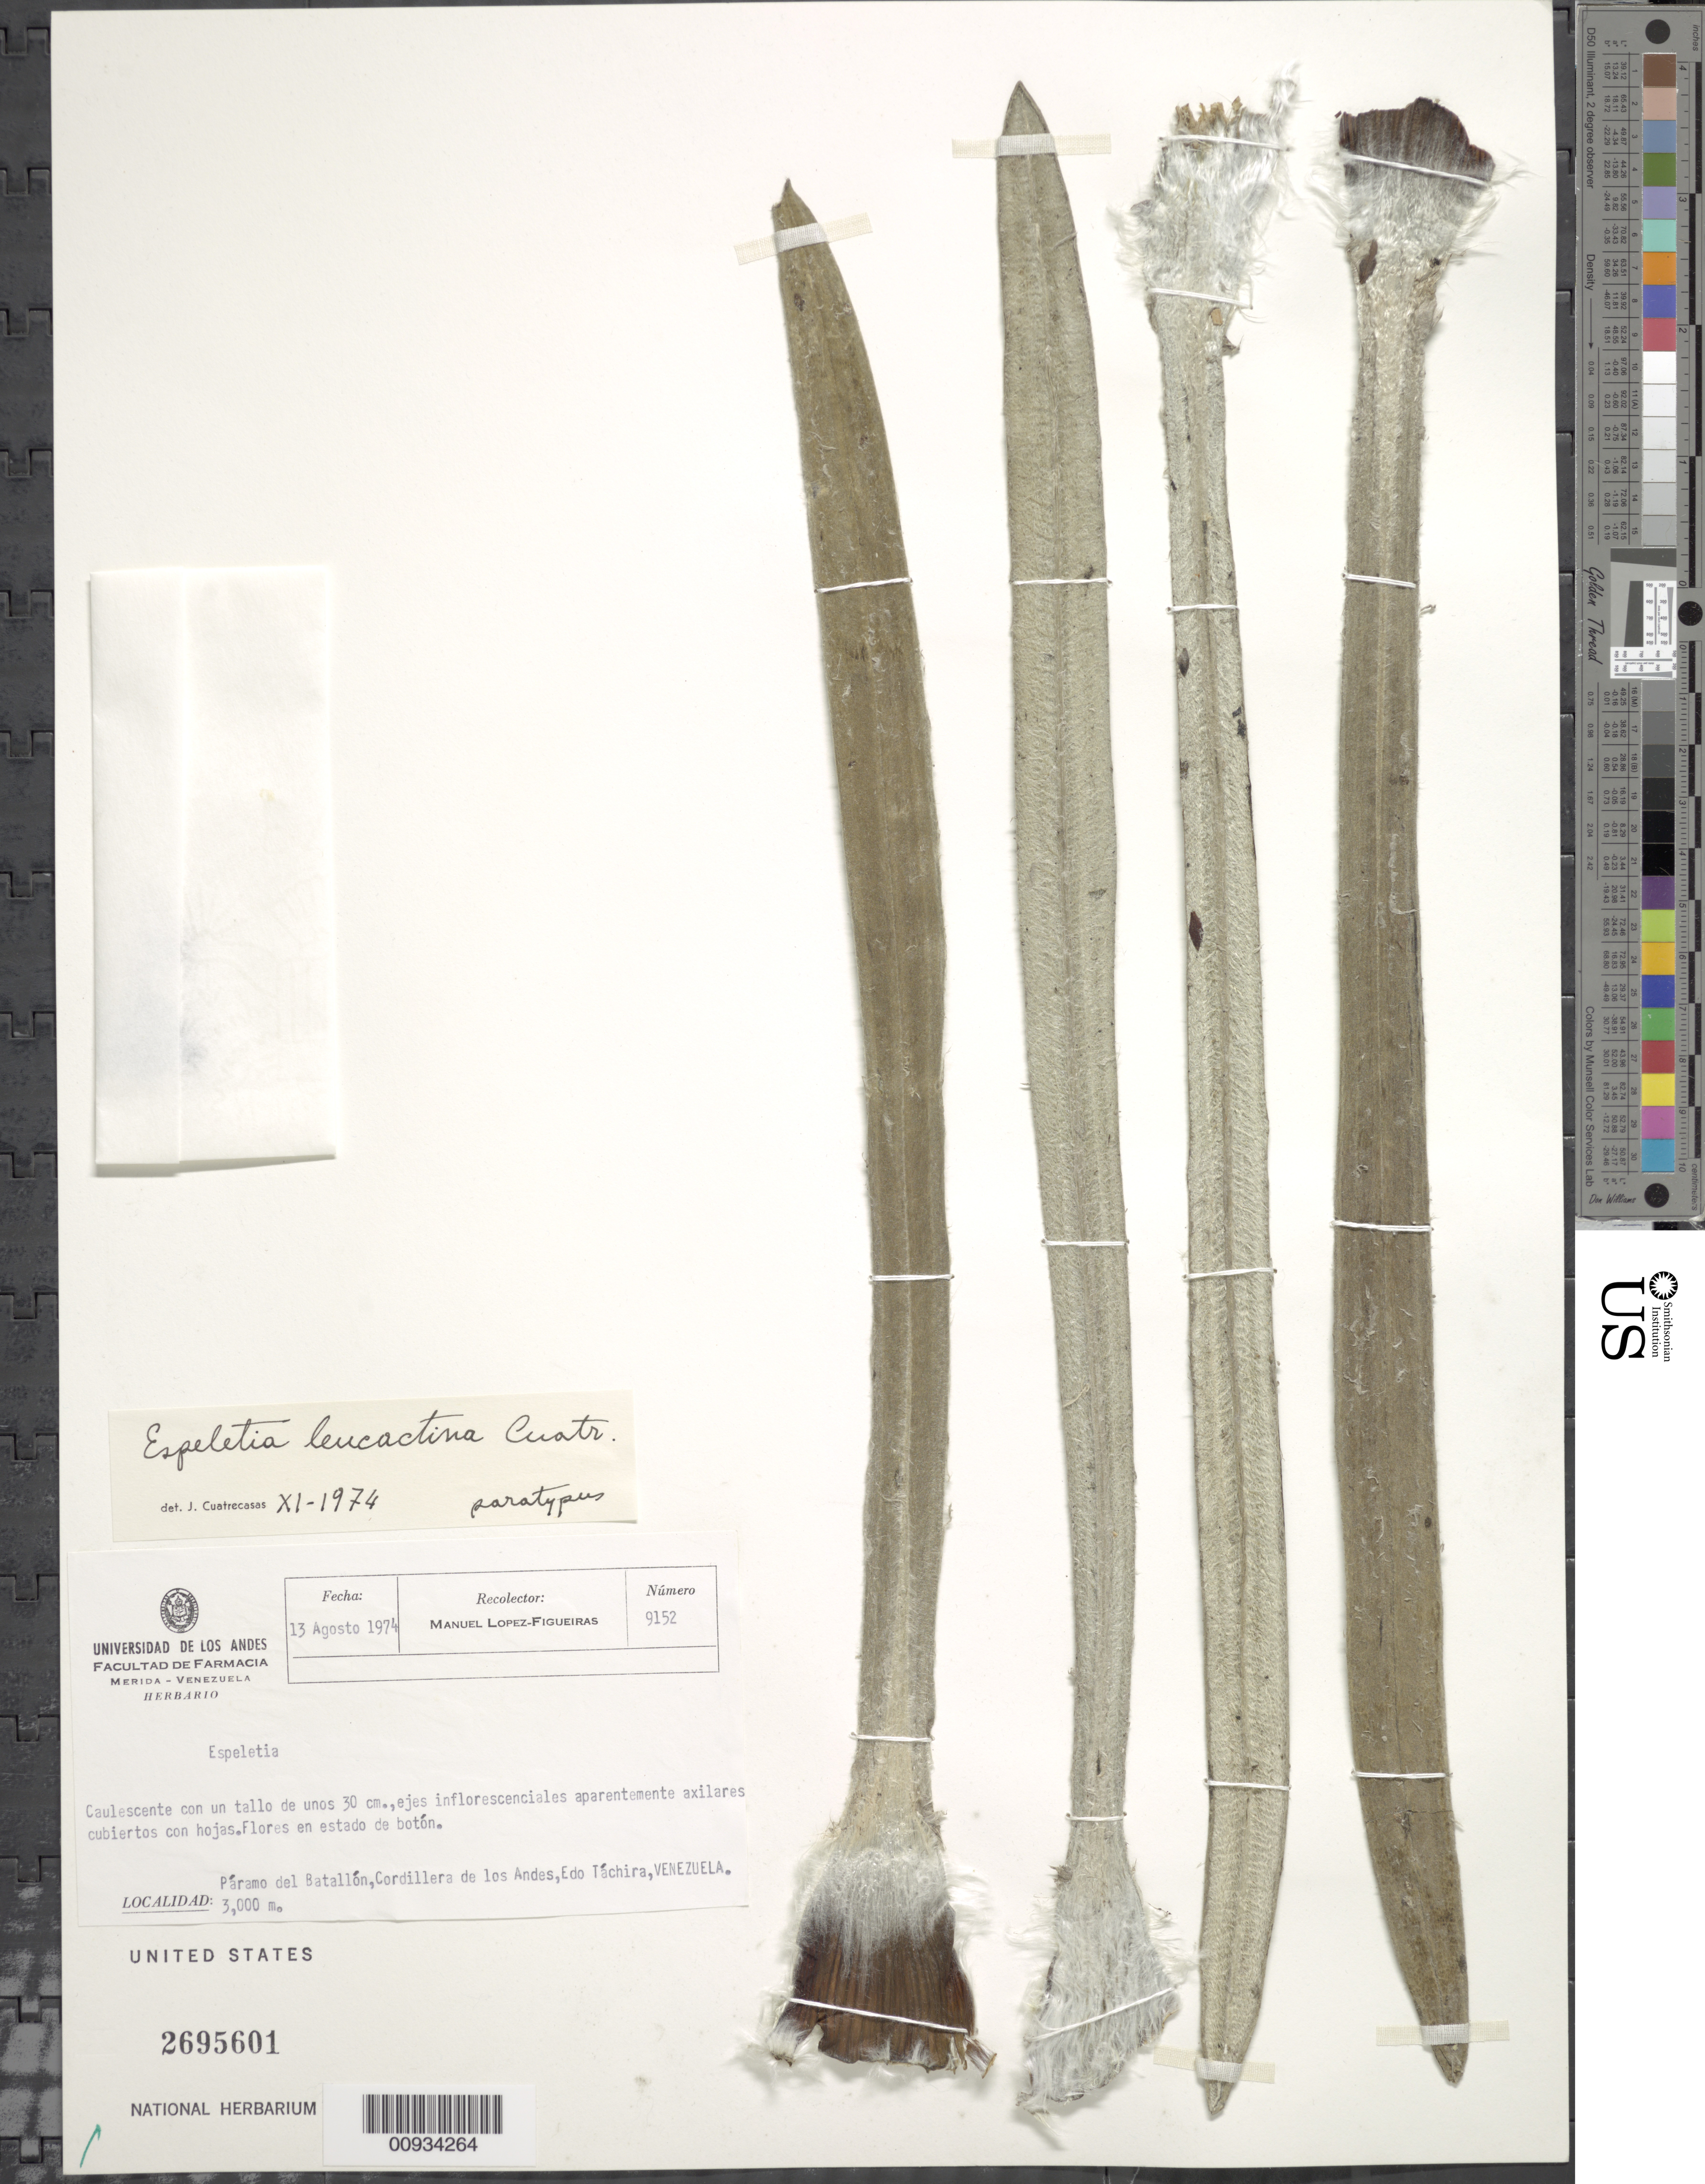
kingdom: Plantae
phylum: Tracheophyta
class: Magnoliopsida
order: Asterales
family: Asteraceae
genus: Ruilopezia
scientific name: Ruilopezia leucactina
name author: (Cuatrec.) Cuatrec.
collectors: M. López Figueiras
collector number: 9152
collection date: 1974-08-13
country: Venezuela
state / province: Tachira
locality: Paramo del Batallon, Cordillera de Los Andes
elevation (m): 3000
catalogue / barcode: US 2695601